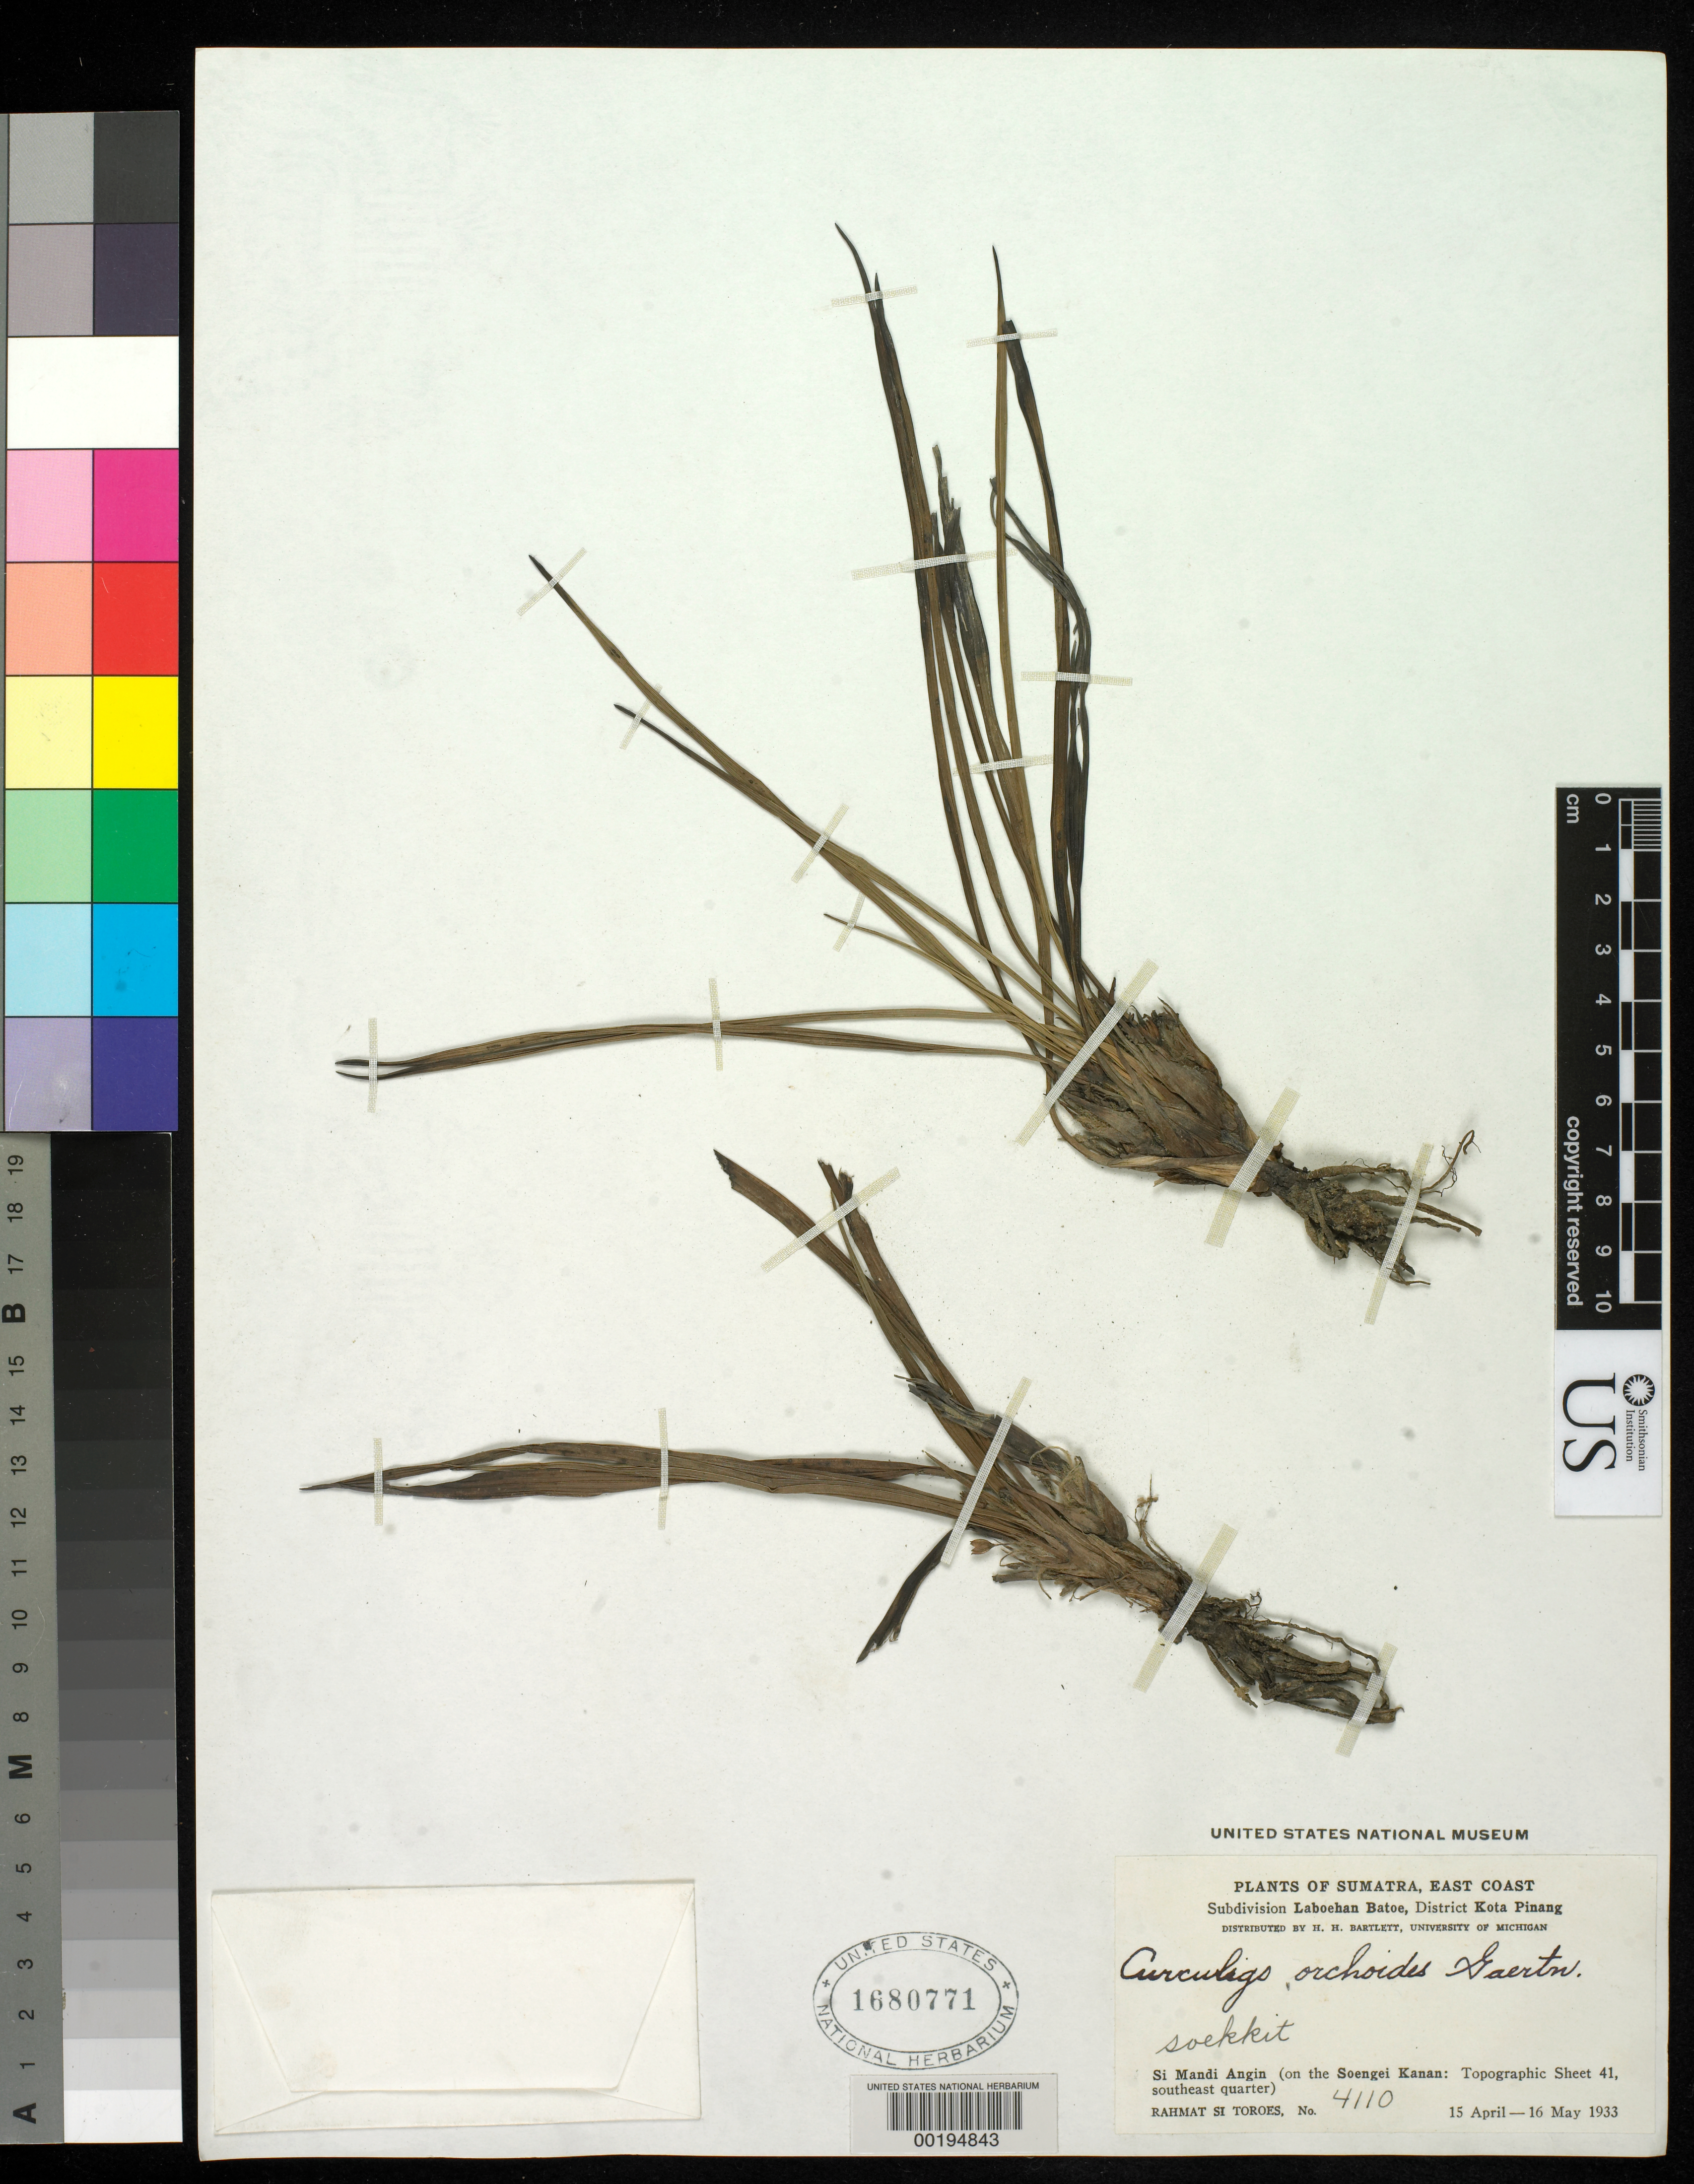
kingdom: Plantae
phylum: Tracheophyta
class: Liliopsida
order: Asparagales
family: Hypoxidaceae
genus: Curculigo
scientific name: Curculigo orchioides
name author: Gaertn.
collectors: Rahmat Si Boeea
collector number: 4110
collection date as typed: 15 Apr 1933 to 16 May 1933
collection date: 1933-04-15/1933-05-16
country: Indonesia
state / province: Sumatra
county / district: Sumatera Utara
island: Sumatra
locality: Kota pinang dist., laboehan batoe; soekkit, si mandi angin (on the soengei kanan)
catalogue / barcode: US 1680771